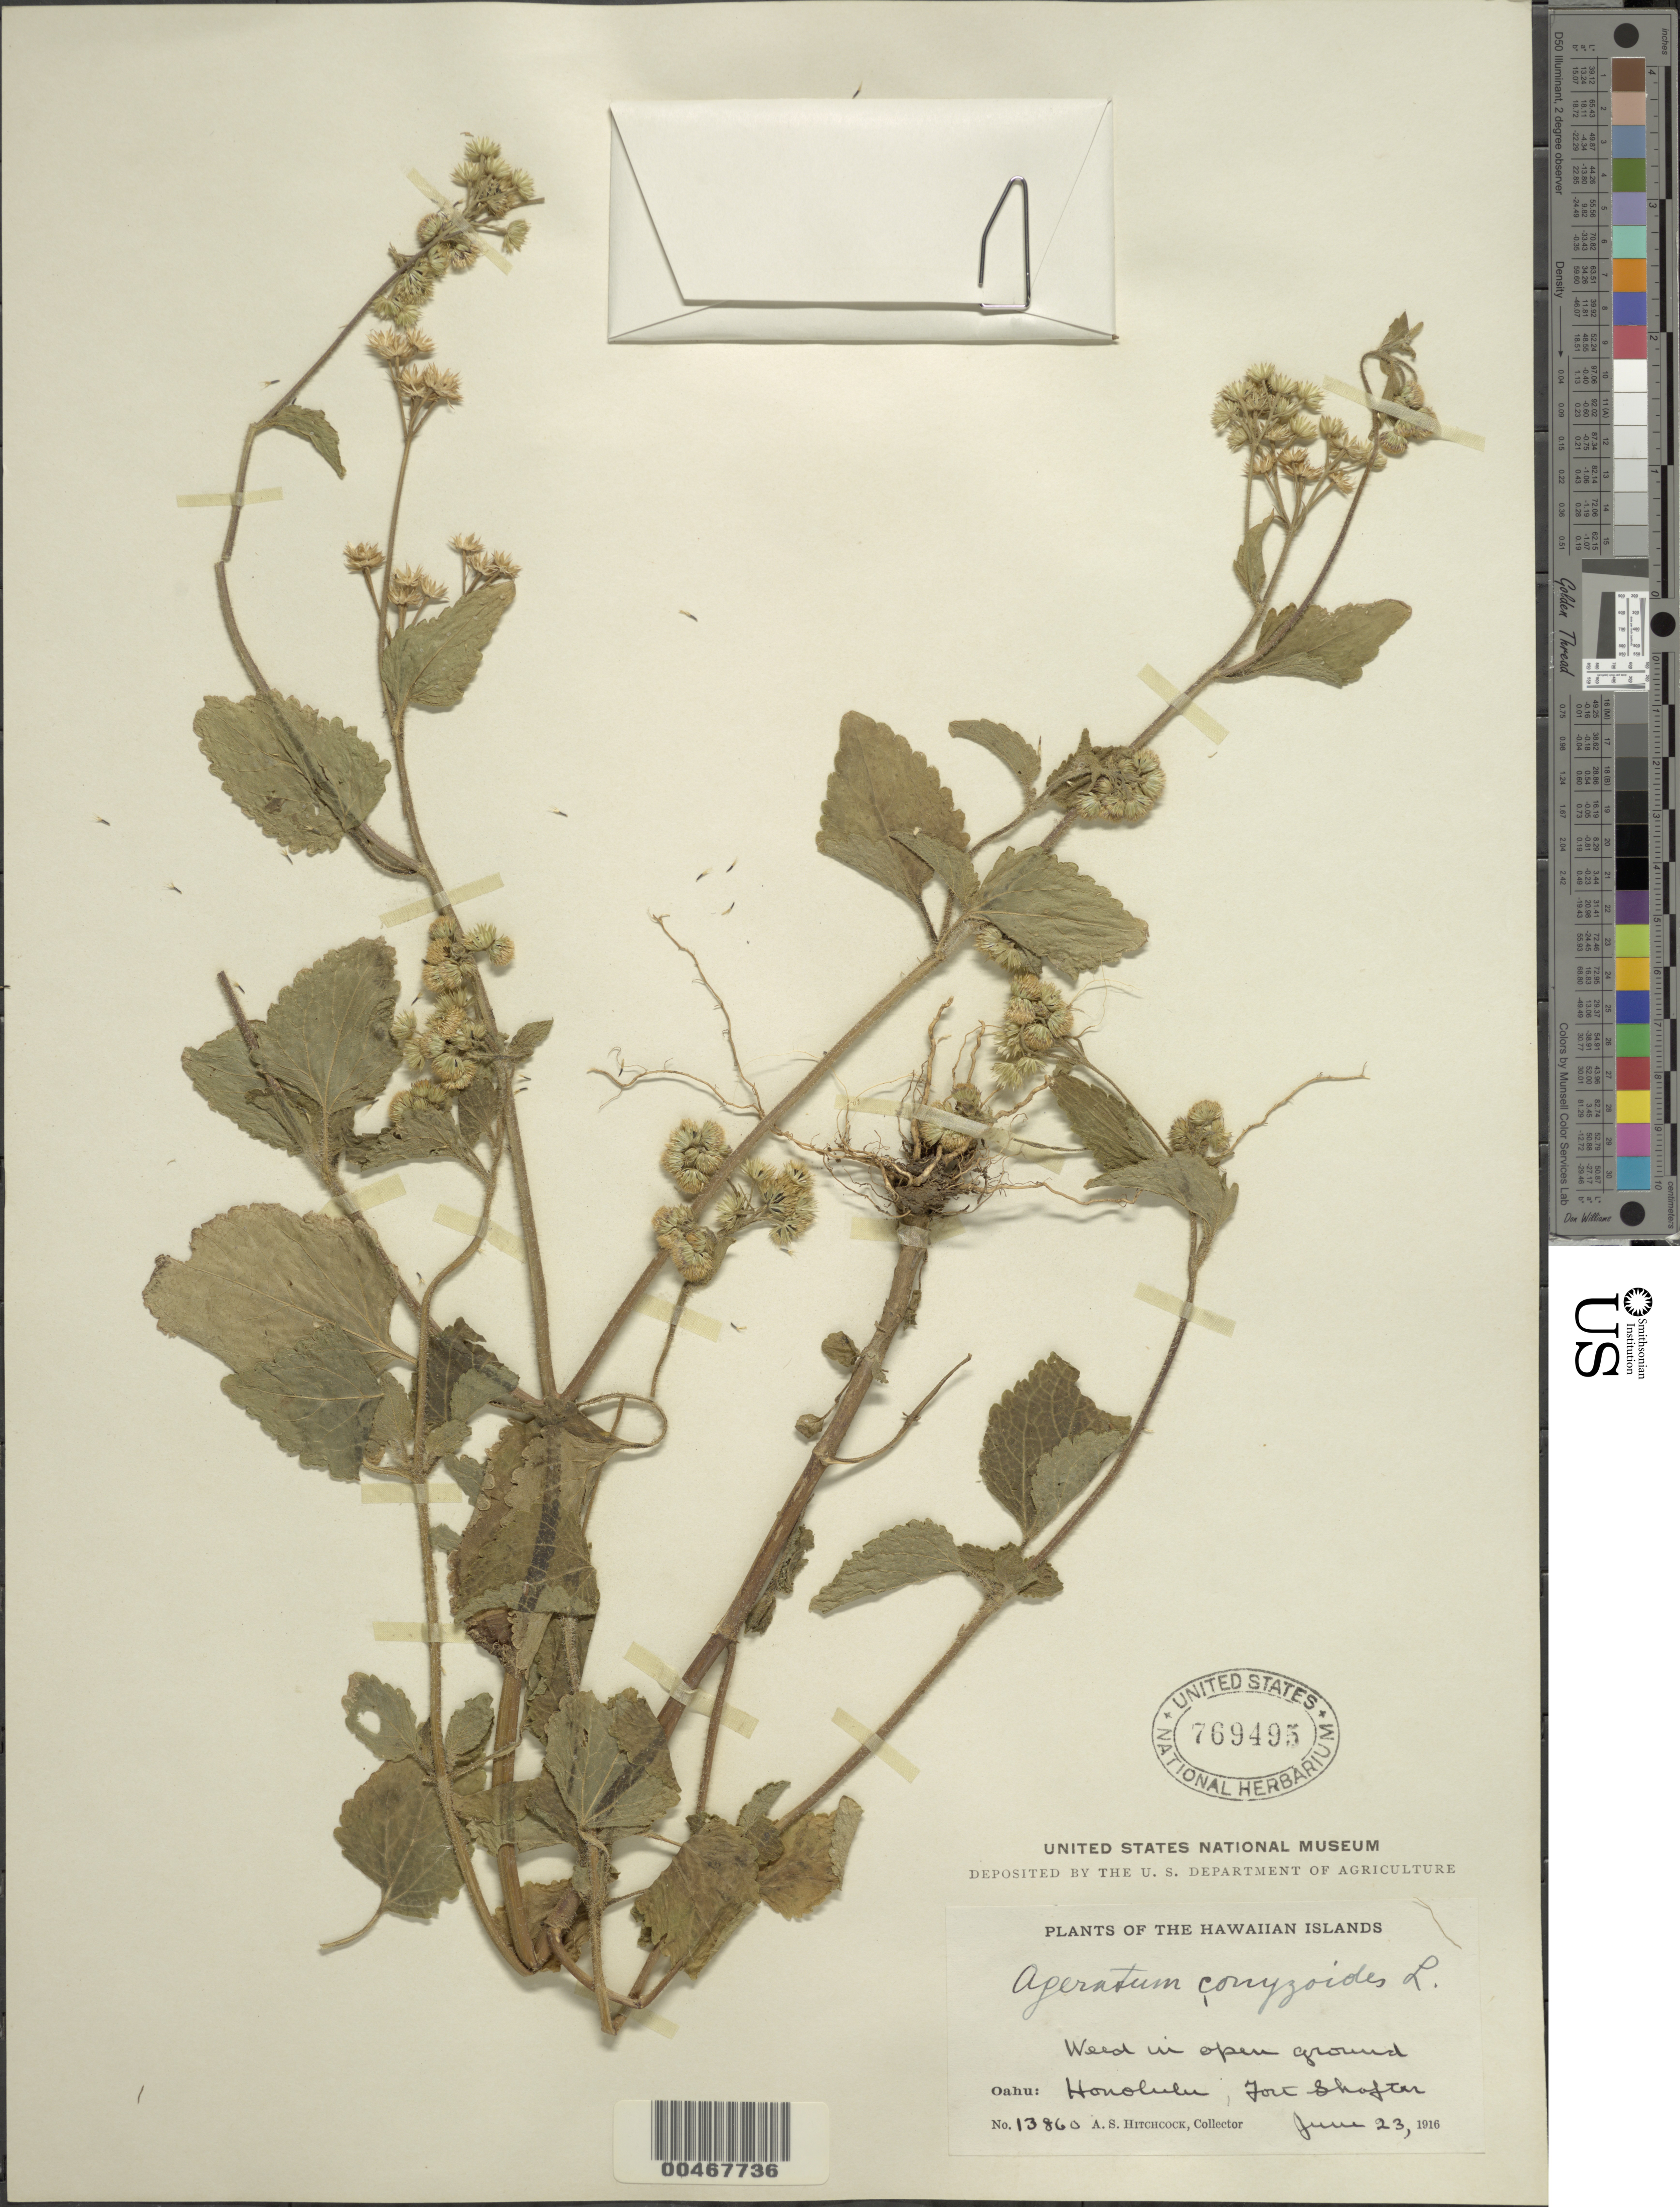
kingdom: Plantae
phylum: Tracheophyta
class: Magnoliopsida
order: Asterales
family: Asteraceae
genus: Ageratum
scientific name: Ageratum conyzoides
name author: L.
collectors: A. S. Hitchcock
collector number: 13860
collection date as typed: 23 Jun 1916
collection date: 1916-06-23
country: United States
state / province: Hawaii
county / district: Honolulu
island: Oahu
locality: Honolulu, Fort Shafter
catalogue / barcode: US 769495